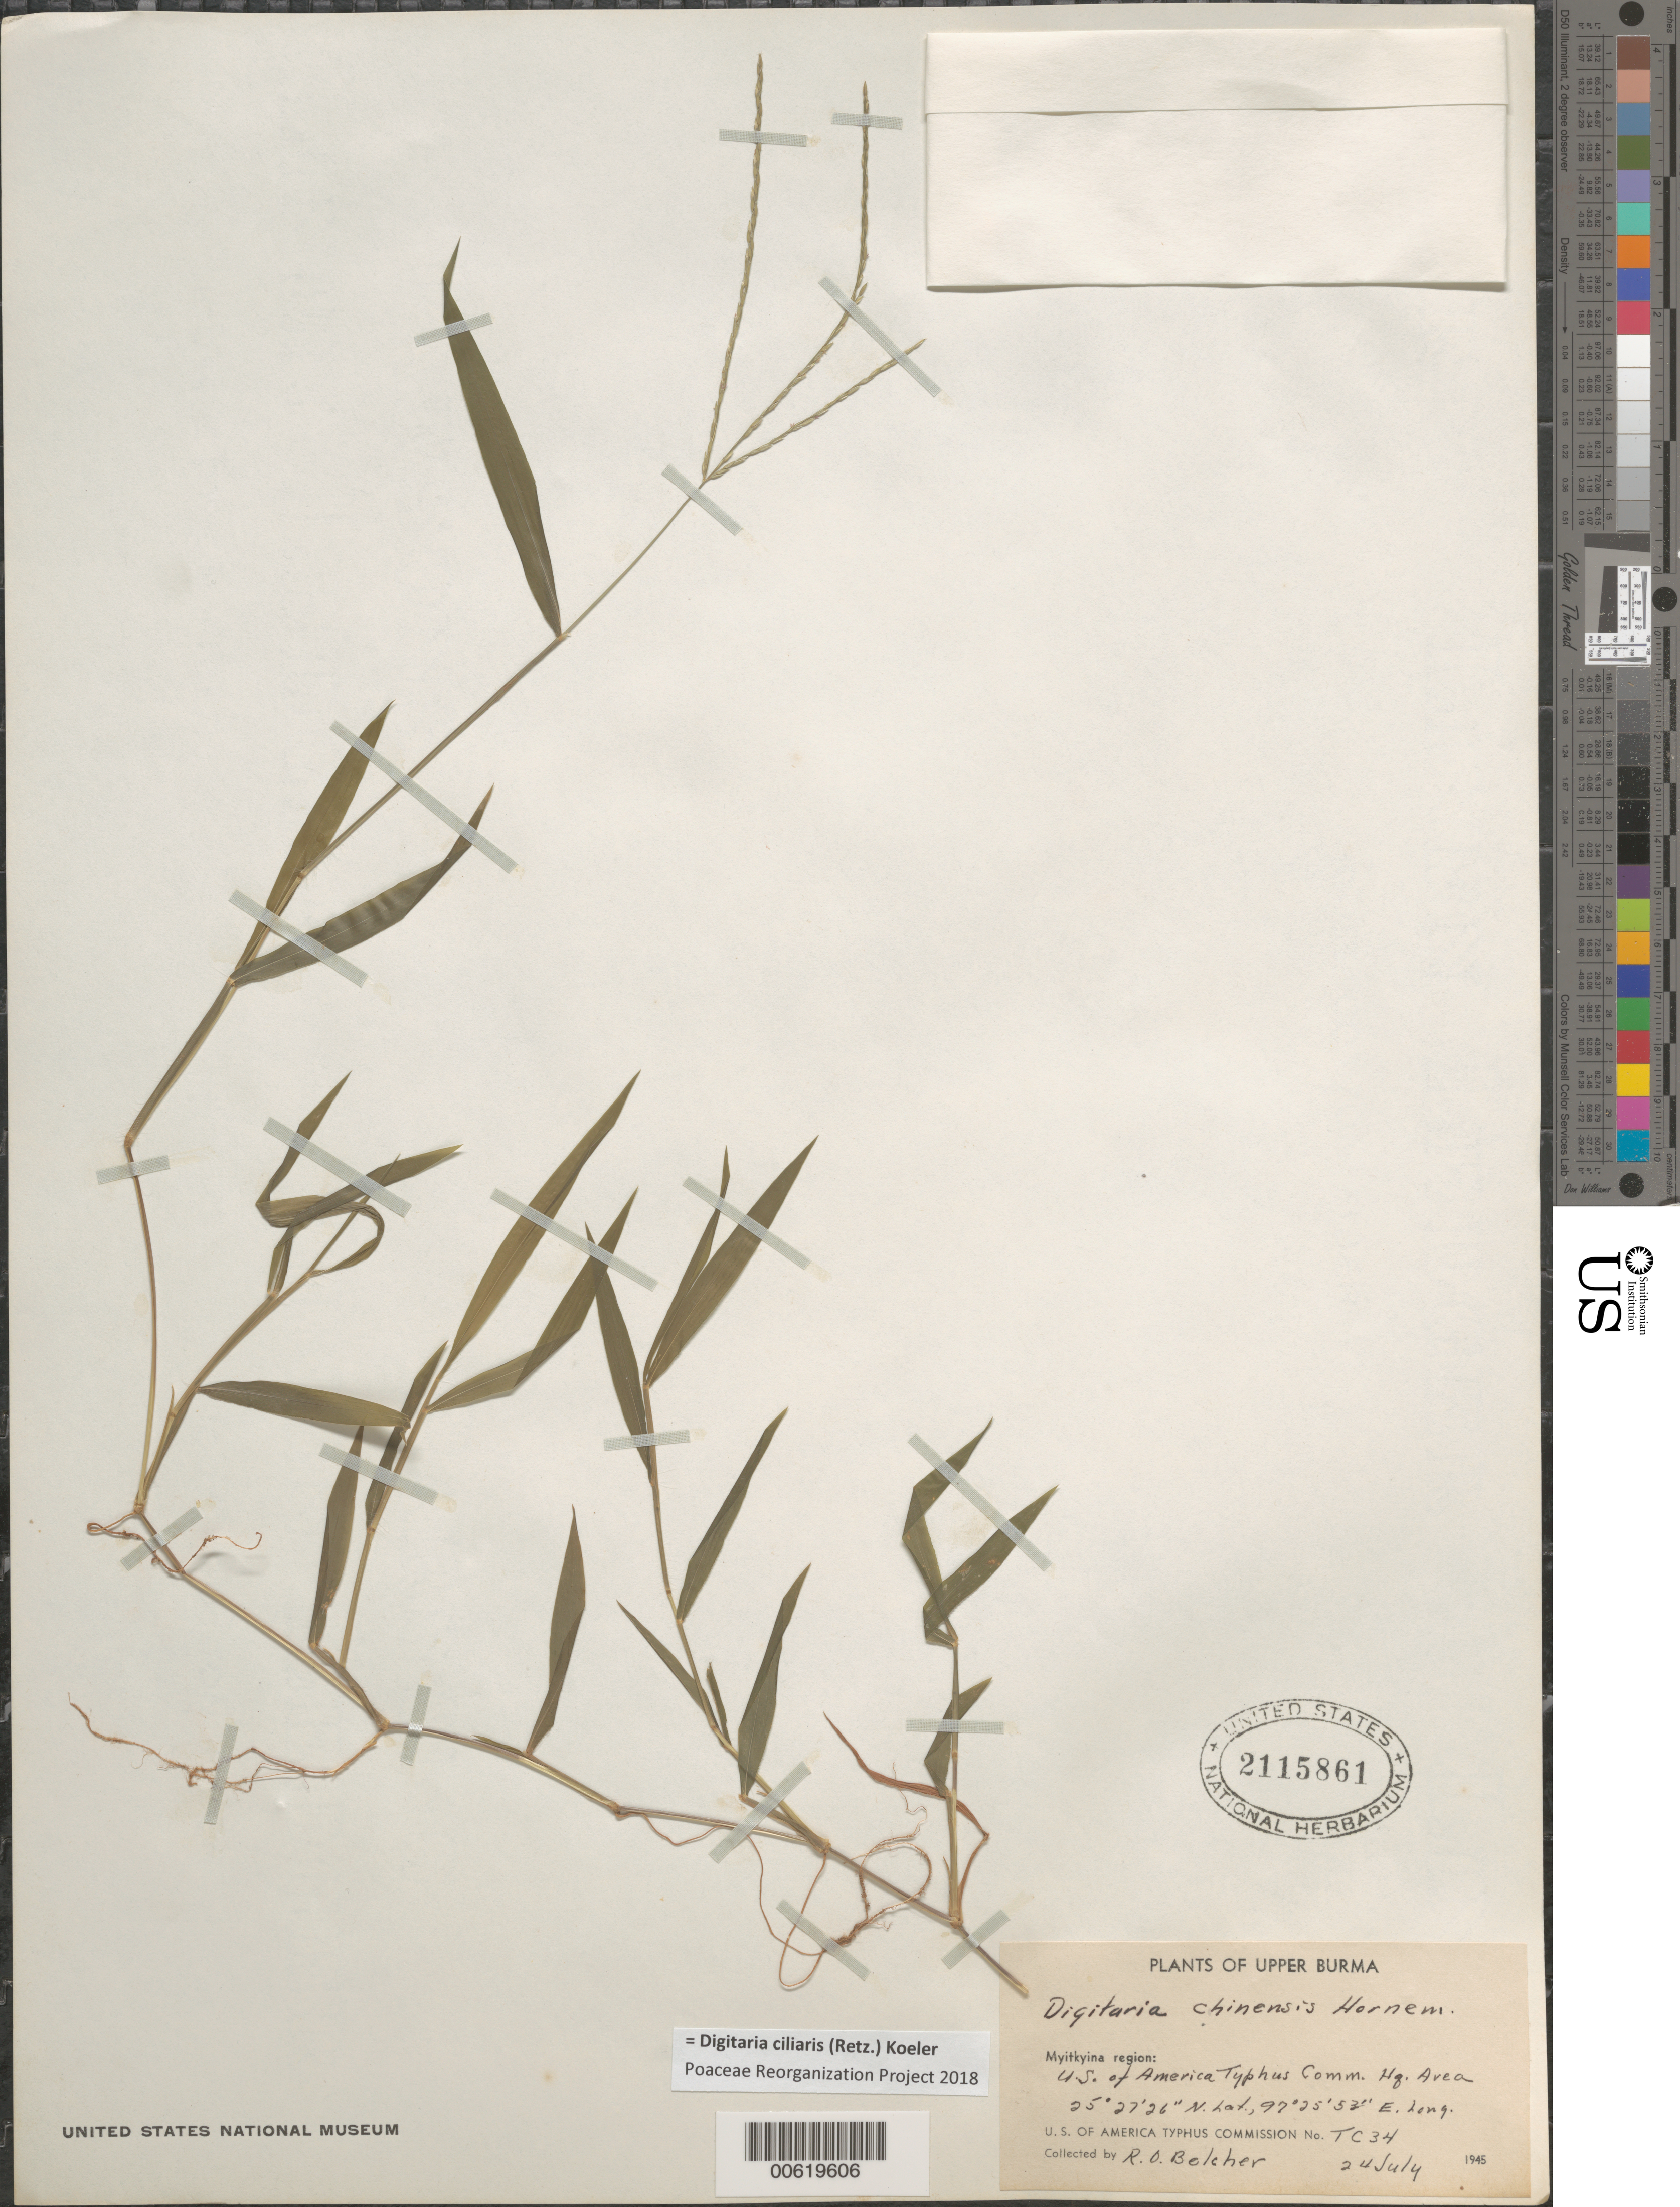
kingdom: Plantae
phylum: Tracheophyta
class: Liliopsida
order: Poales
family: Poaceae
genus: Digitaria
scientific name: Digitaria ciliaris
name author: (Retz.) Koeler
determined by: Poaceae Reorganization Project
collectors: R. Belcher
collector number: TC 34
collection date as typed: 24 Jul 1945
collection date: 1945-07-24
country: Myanmar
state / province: Kachin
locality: Myitkyina region; U.S. of America Typhus Comm. Hq. Area.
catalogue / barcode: US 2115861